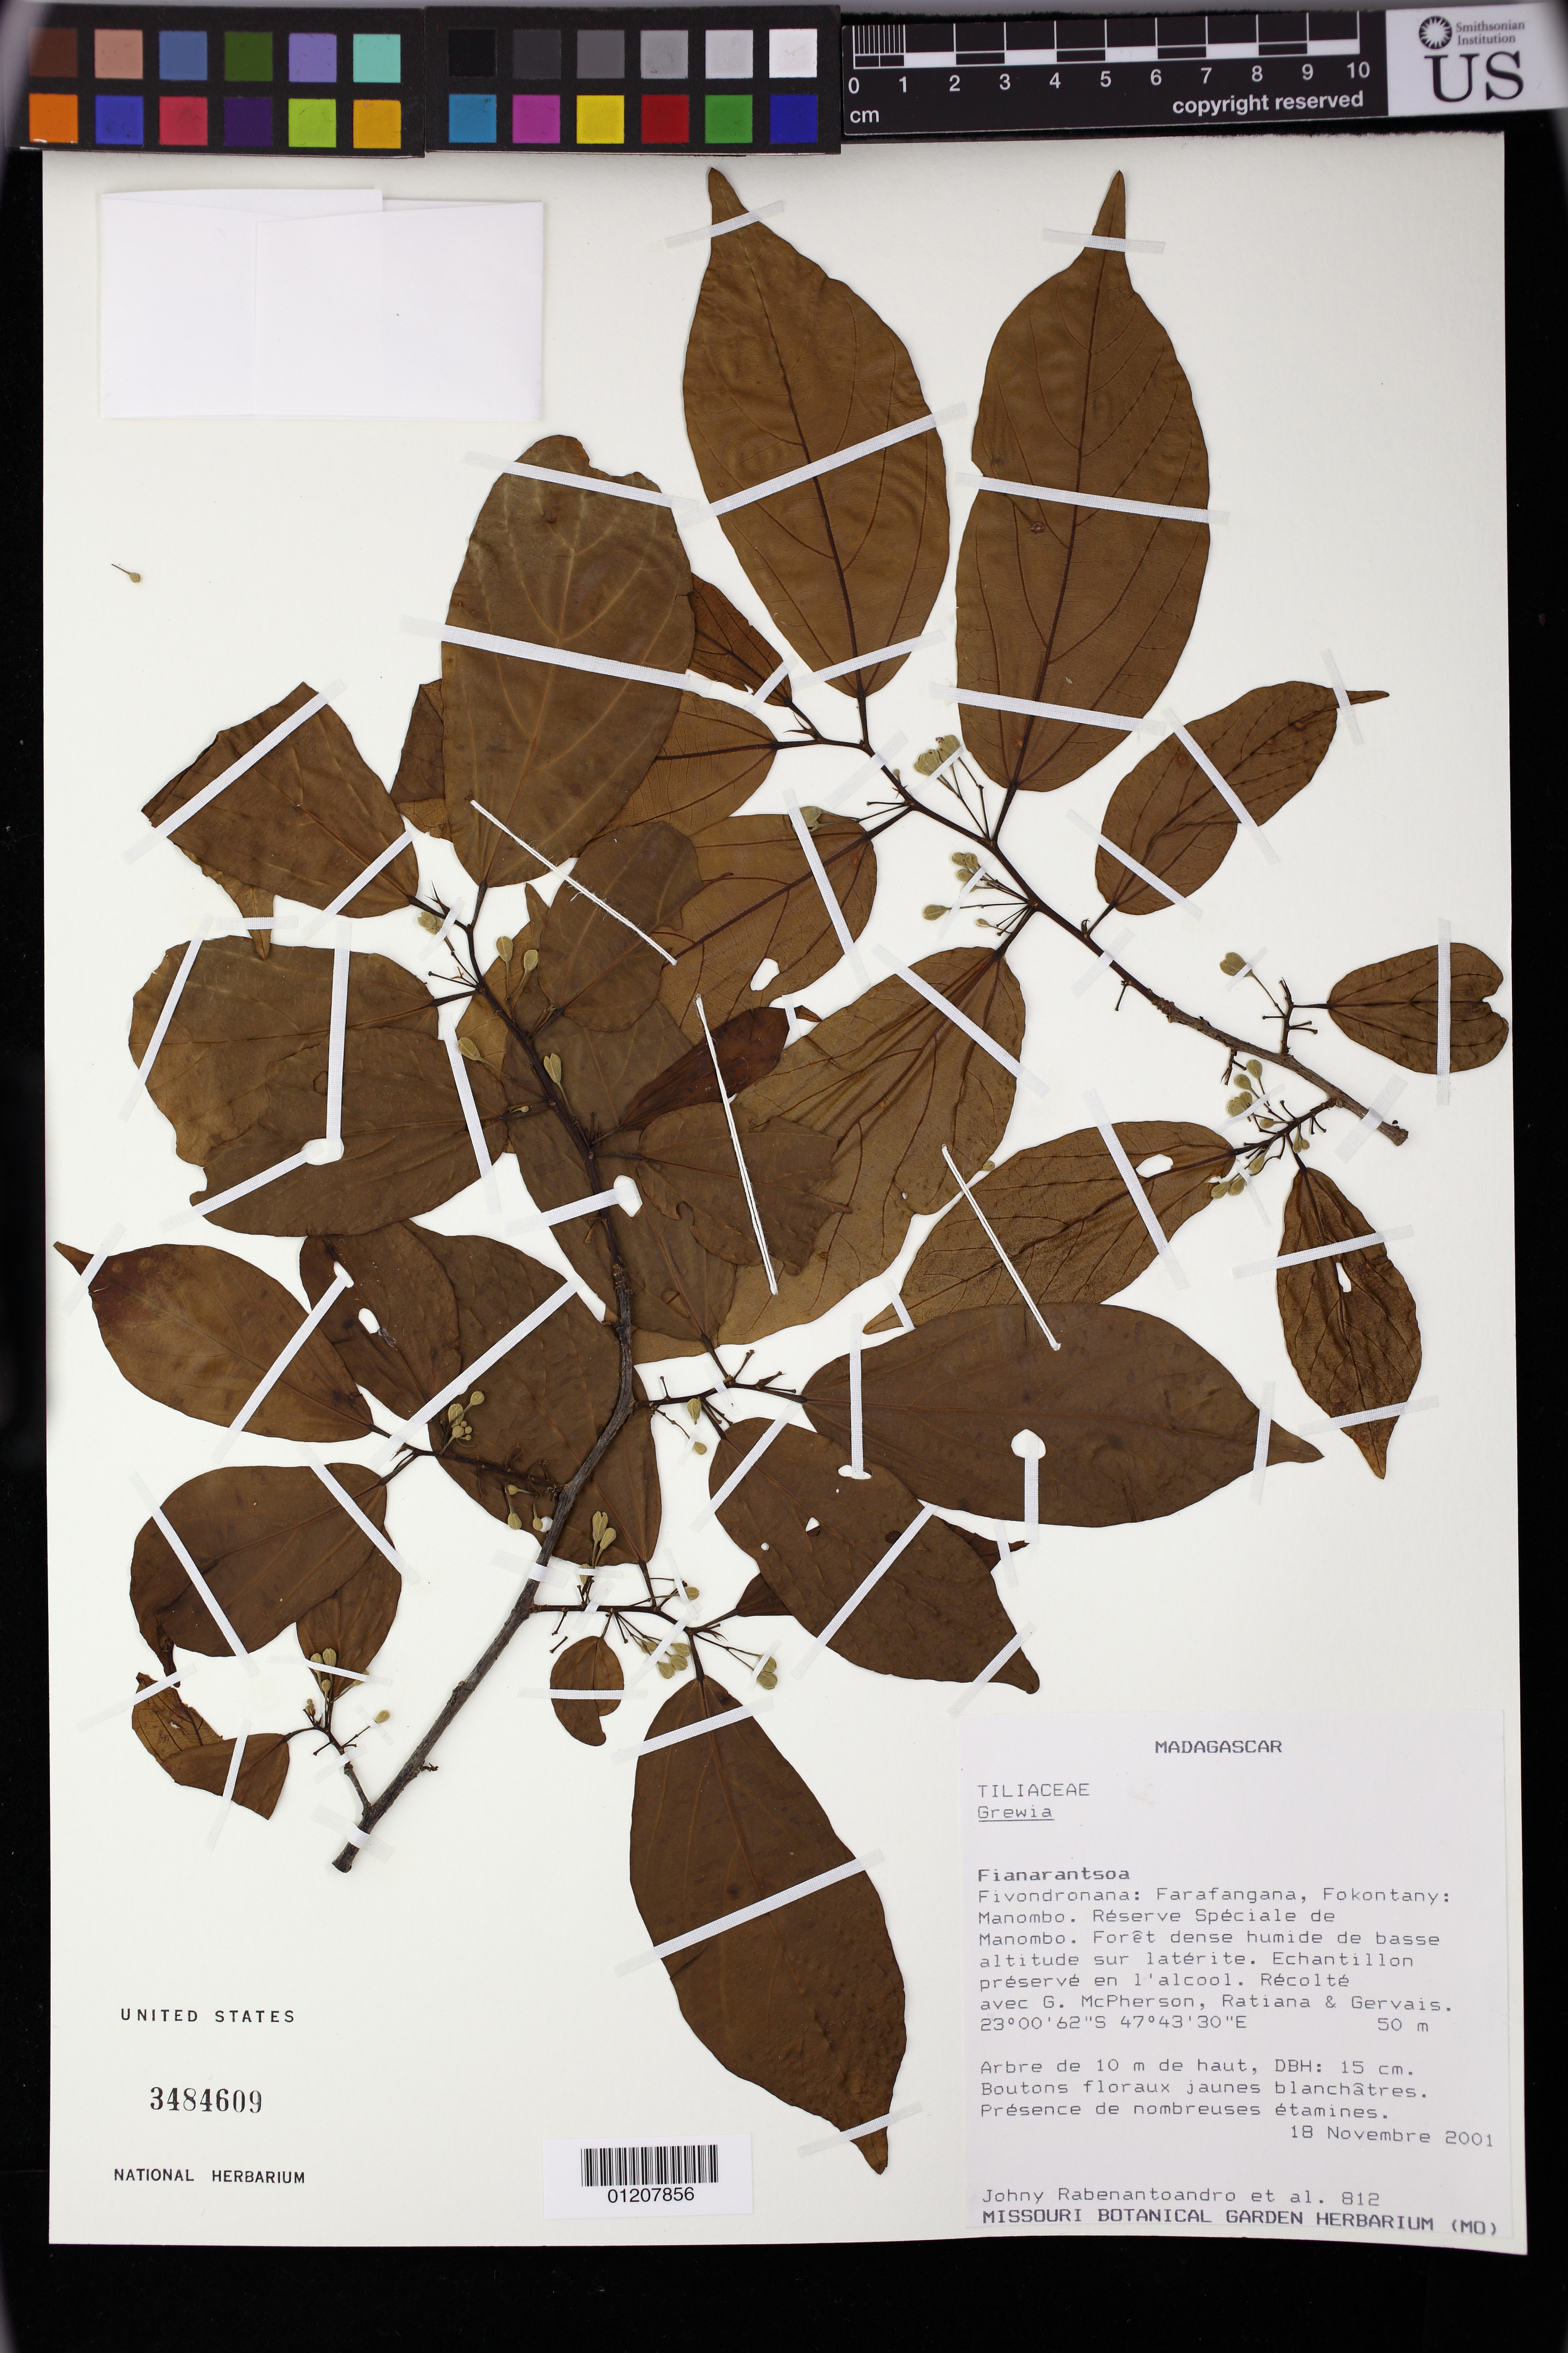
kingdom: Plantae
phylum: Tracheophyta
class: Magnoliopsida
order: Malvales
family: Malvaceae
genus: Grewia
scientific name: Grewia brideliifolia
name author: Baill.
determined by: Jourdain-Fievet, L.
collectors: J. Rabenantoandro, G. D. McPherson, G. Ratiana & Gervais, --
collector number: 812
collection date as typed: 18 Nov 2001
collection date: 2001-11-18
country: Madagascar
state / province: Atsimo-Atsinanana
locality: Fianarantsoa. Fivondronana: Farafangana, Fokontany: Manombo. Reserve Speciale de Manombo.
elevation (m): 50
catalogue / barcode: US 3484609